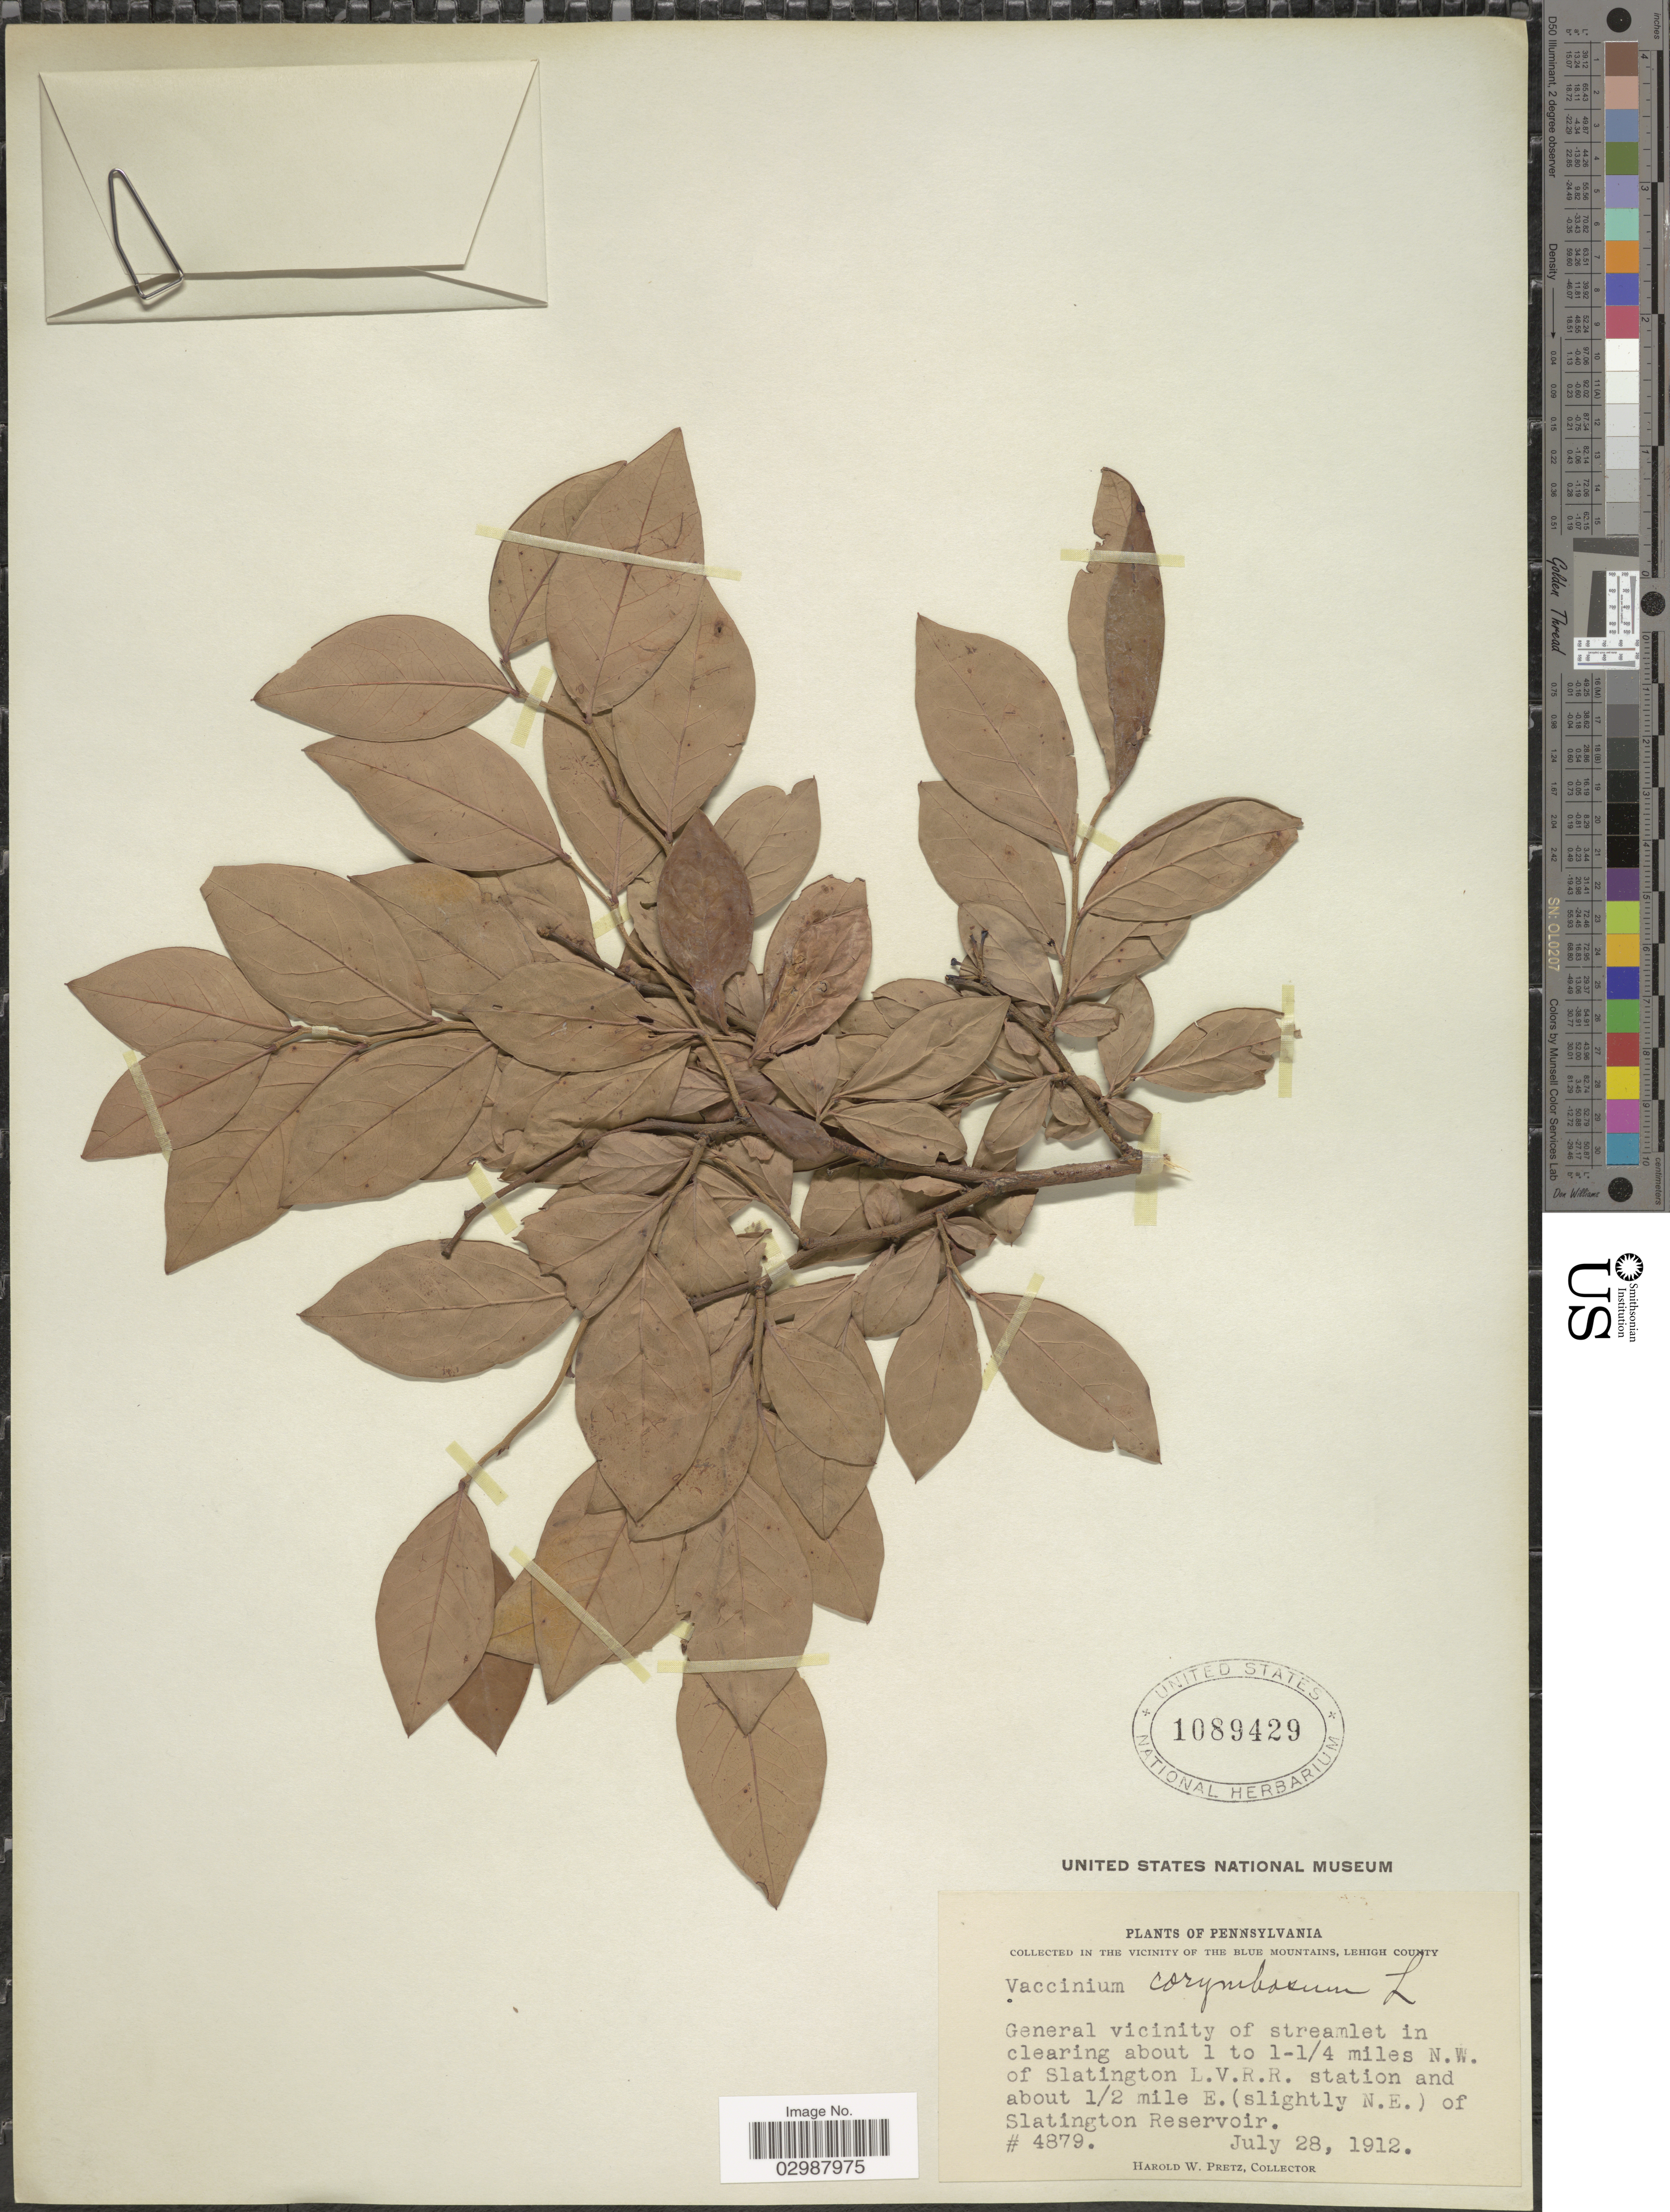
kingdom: Plantae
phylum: Tracheophyta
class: Magnoliopsida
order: Ericales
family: Ericaceae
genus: Vaccinium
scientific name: Vaccinium corymbosum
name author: L.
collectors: H. W. Pretz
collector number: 4879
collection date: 1912-07-28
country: United States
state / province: Pennsylvania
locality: In the Vicinity of the Blue Mountains, Lehigh County. General vicinity of streamlet in clearing about 1 to 1-1/4 miles N.W. of Slattington L. V. R. R. station and about 1/2 mile E. (slightly N.E.) of Slatington Reservoir.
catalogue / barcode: US 1089429